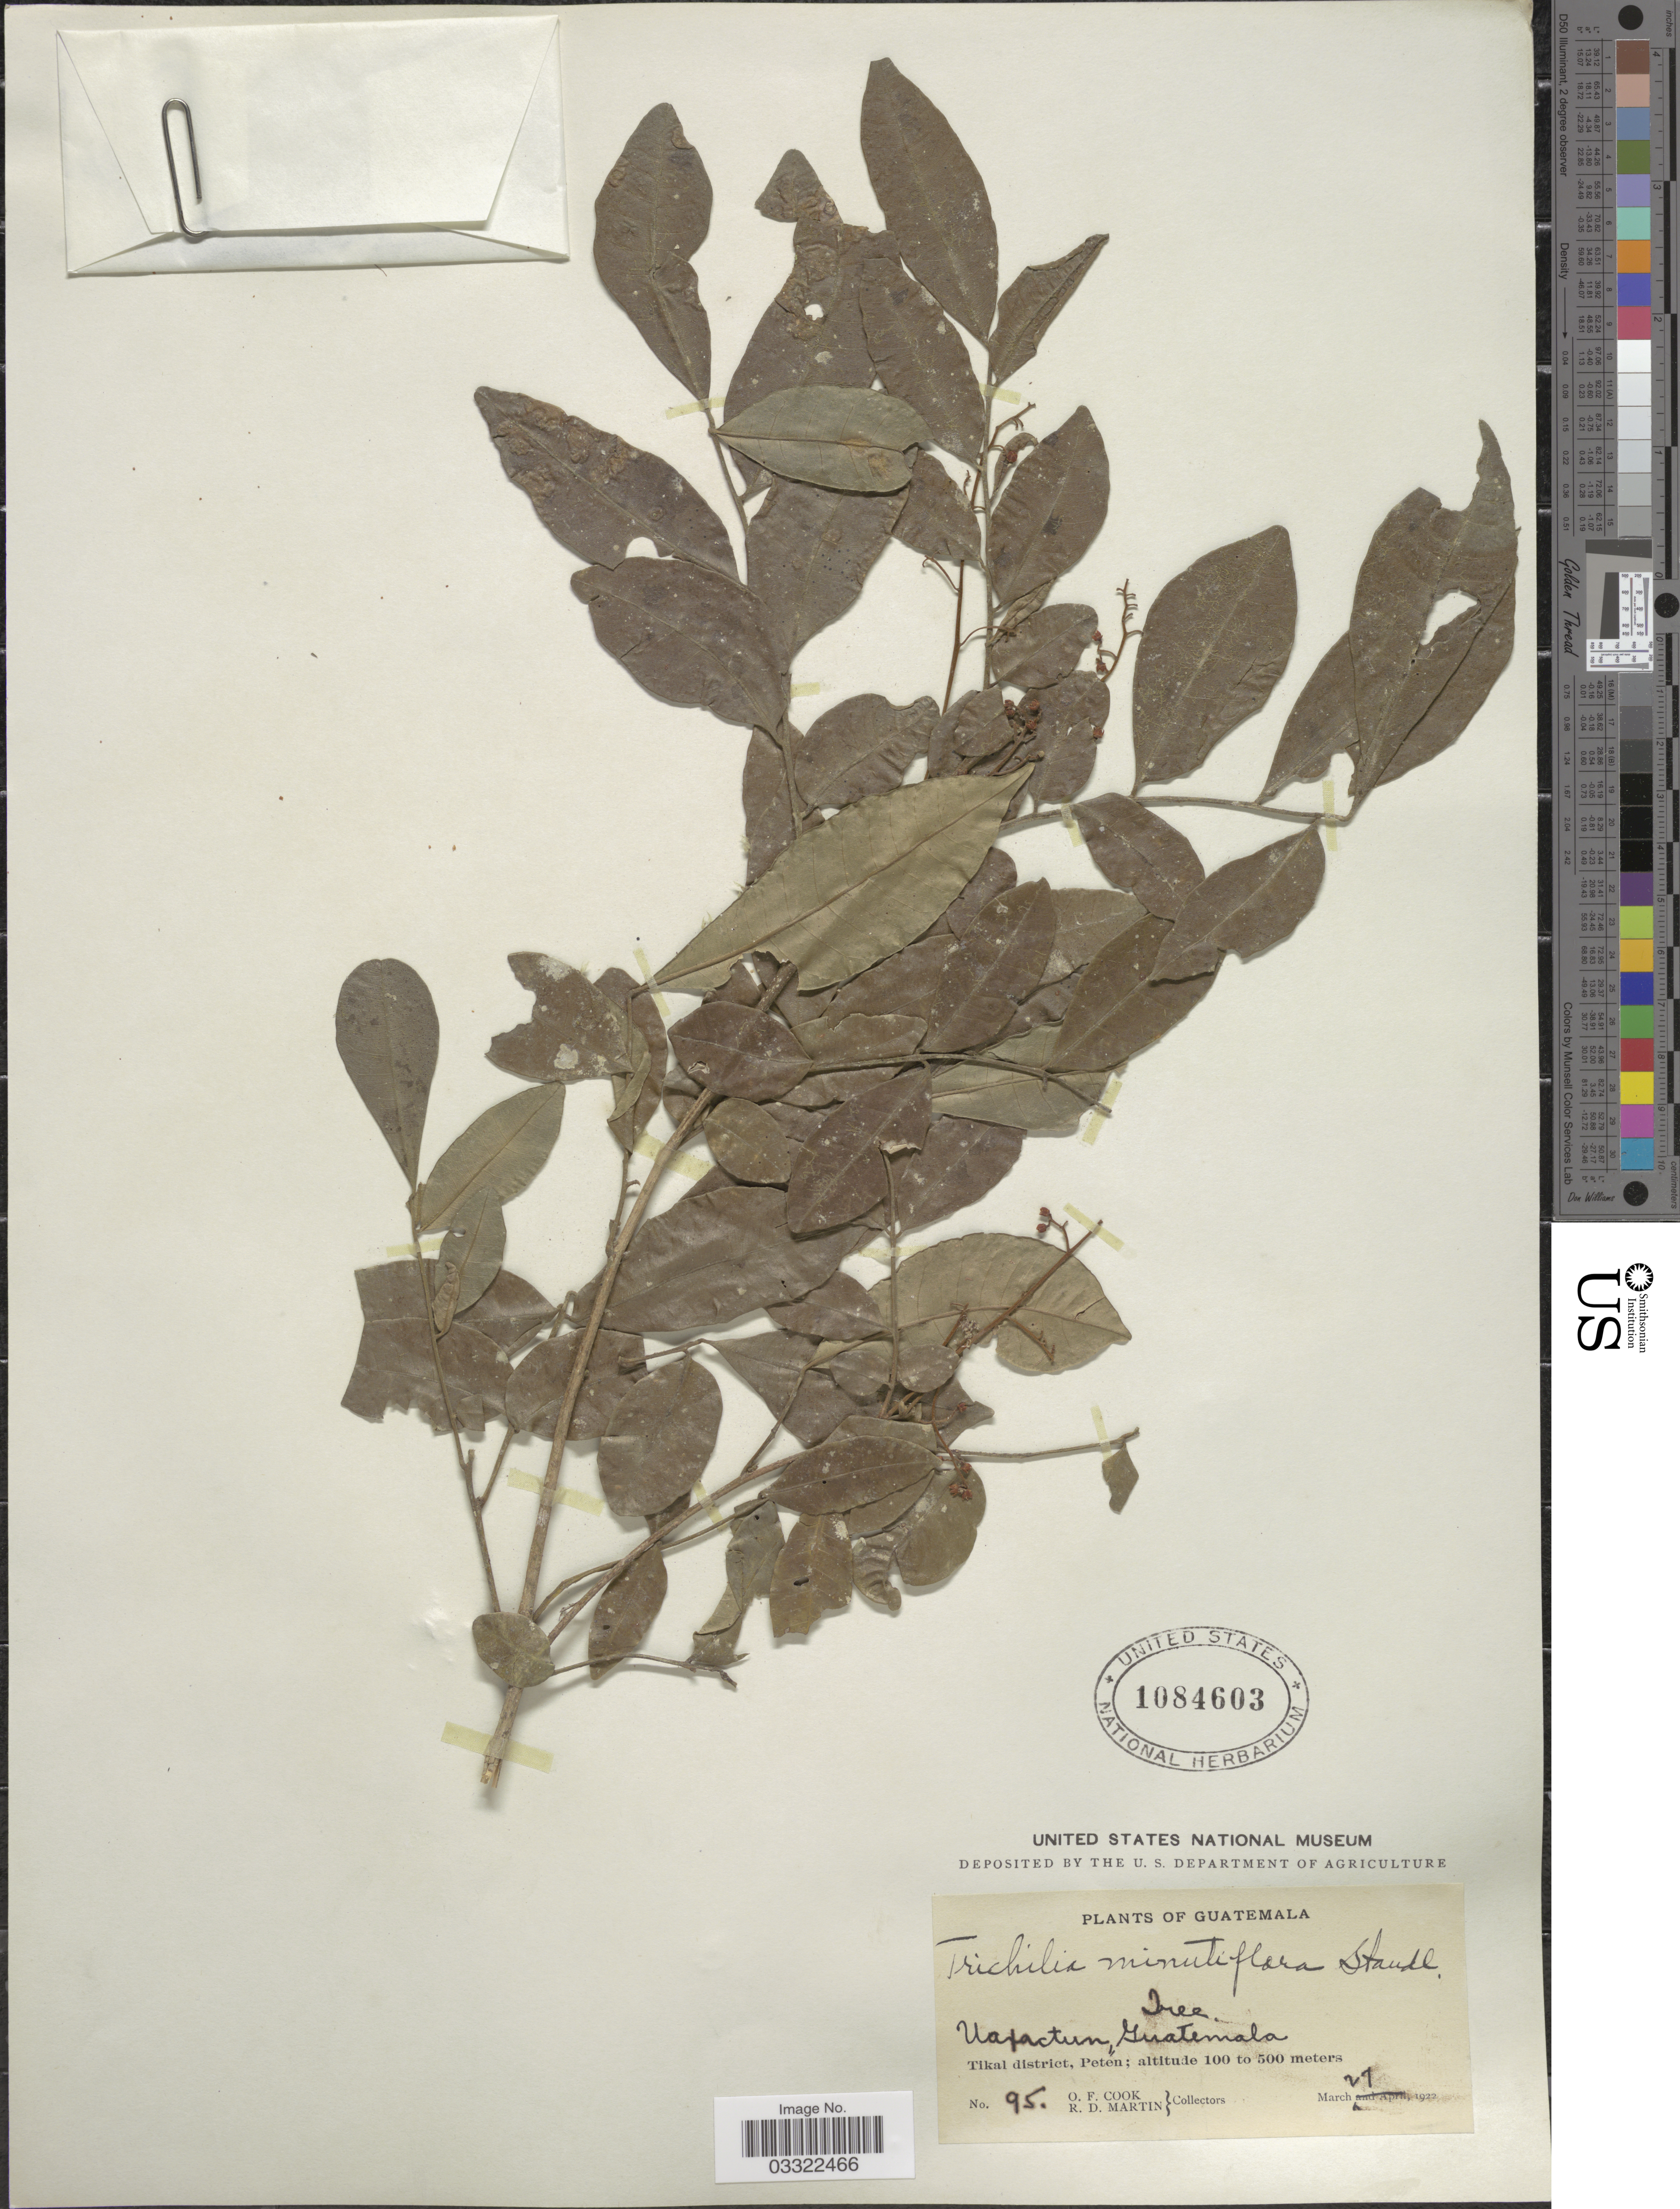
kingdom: Plantae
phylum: Tracheophyta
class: Magnoliopsida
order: Sapindales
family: Meliaceae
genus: Trichilia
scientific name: Trichilia minutiflora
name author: Standl.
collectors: O. F. Cook & R. D. Martin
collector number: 95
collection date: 1922-03-27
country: Guatemala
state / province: El Petén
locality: Uaxactun. Tikal district, Petén.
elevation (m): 100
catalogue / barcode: US 1084603